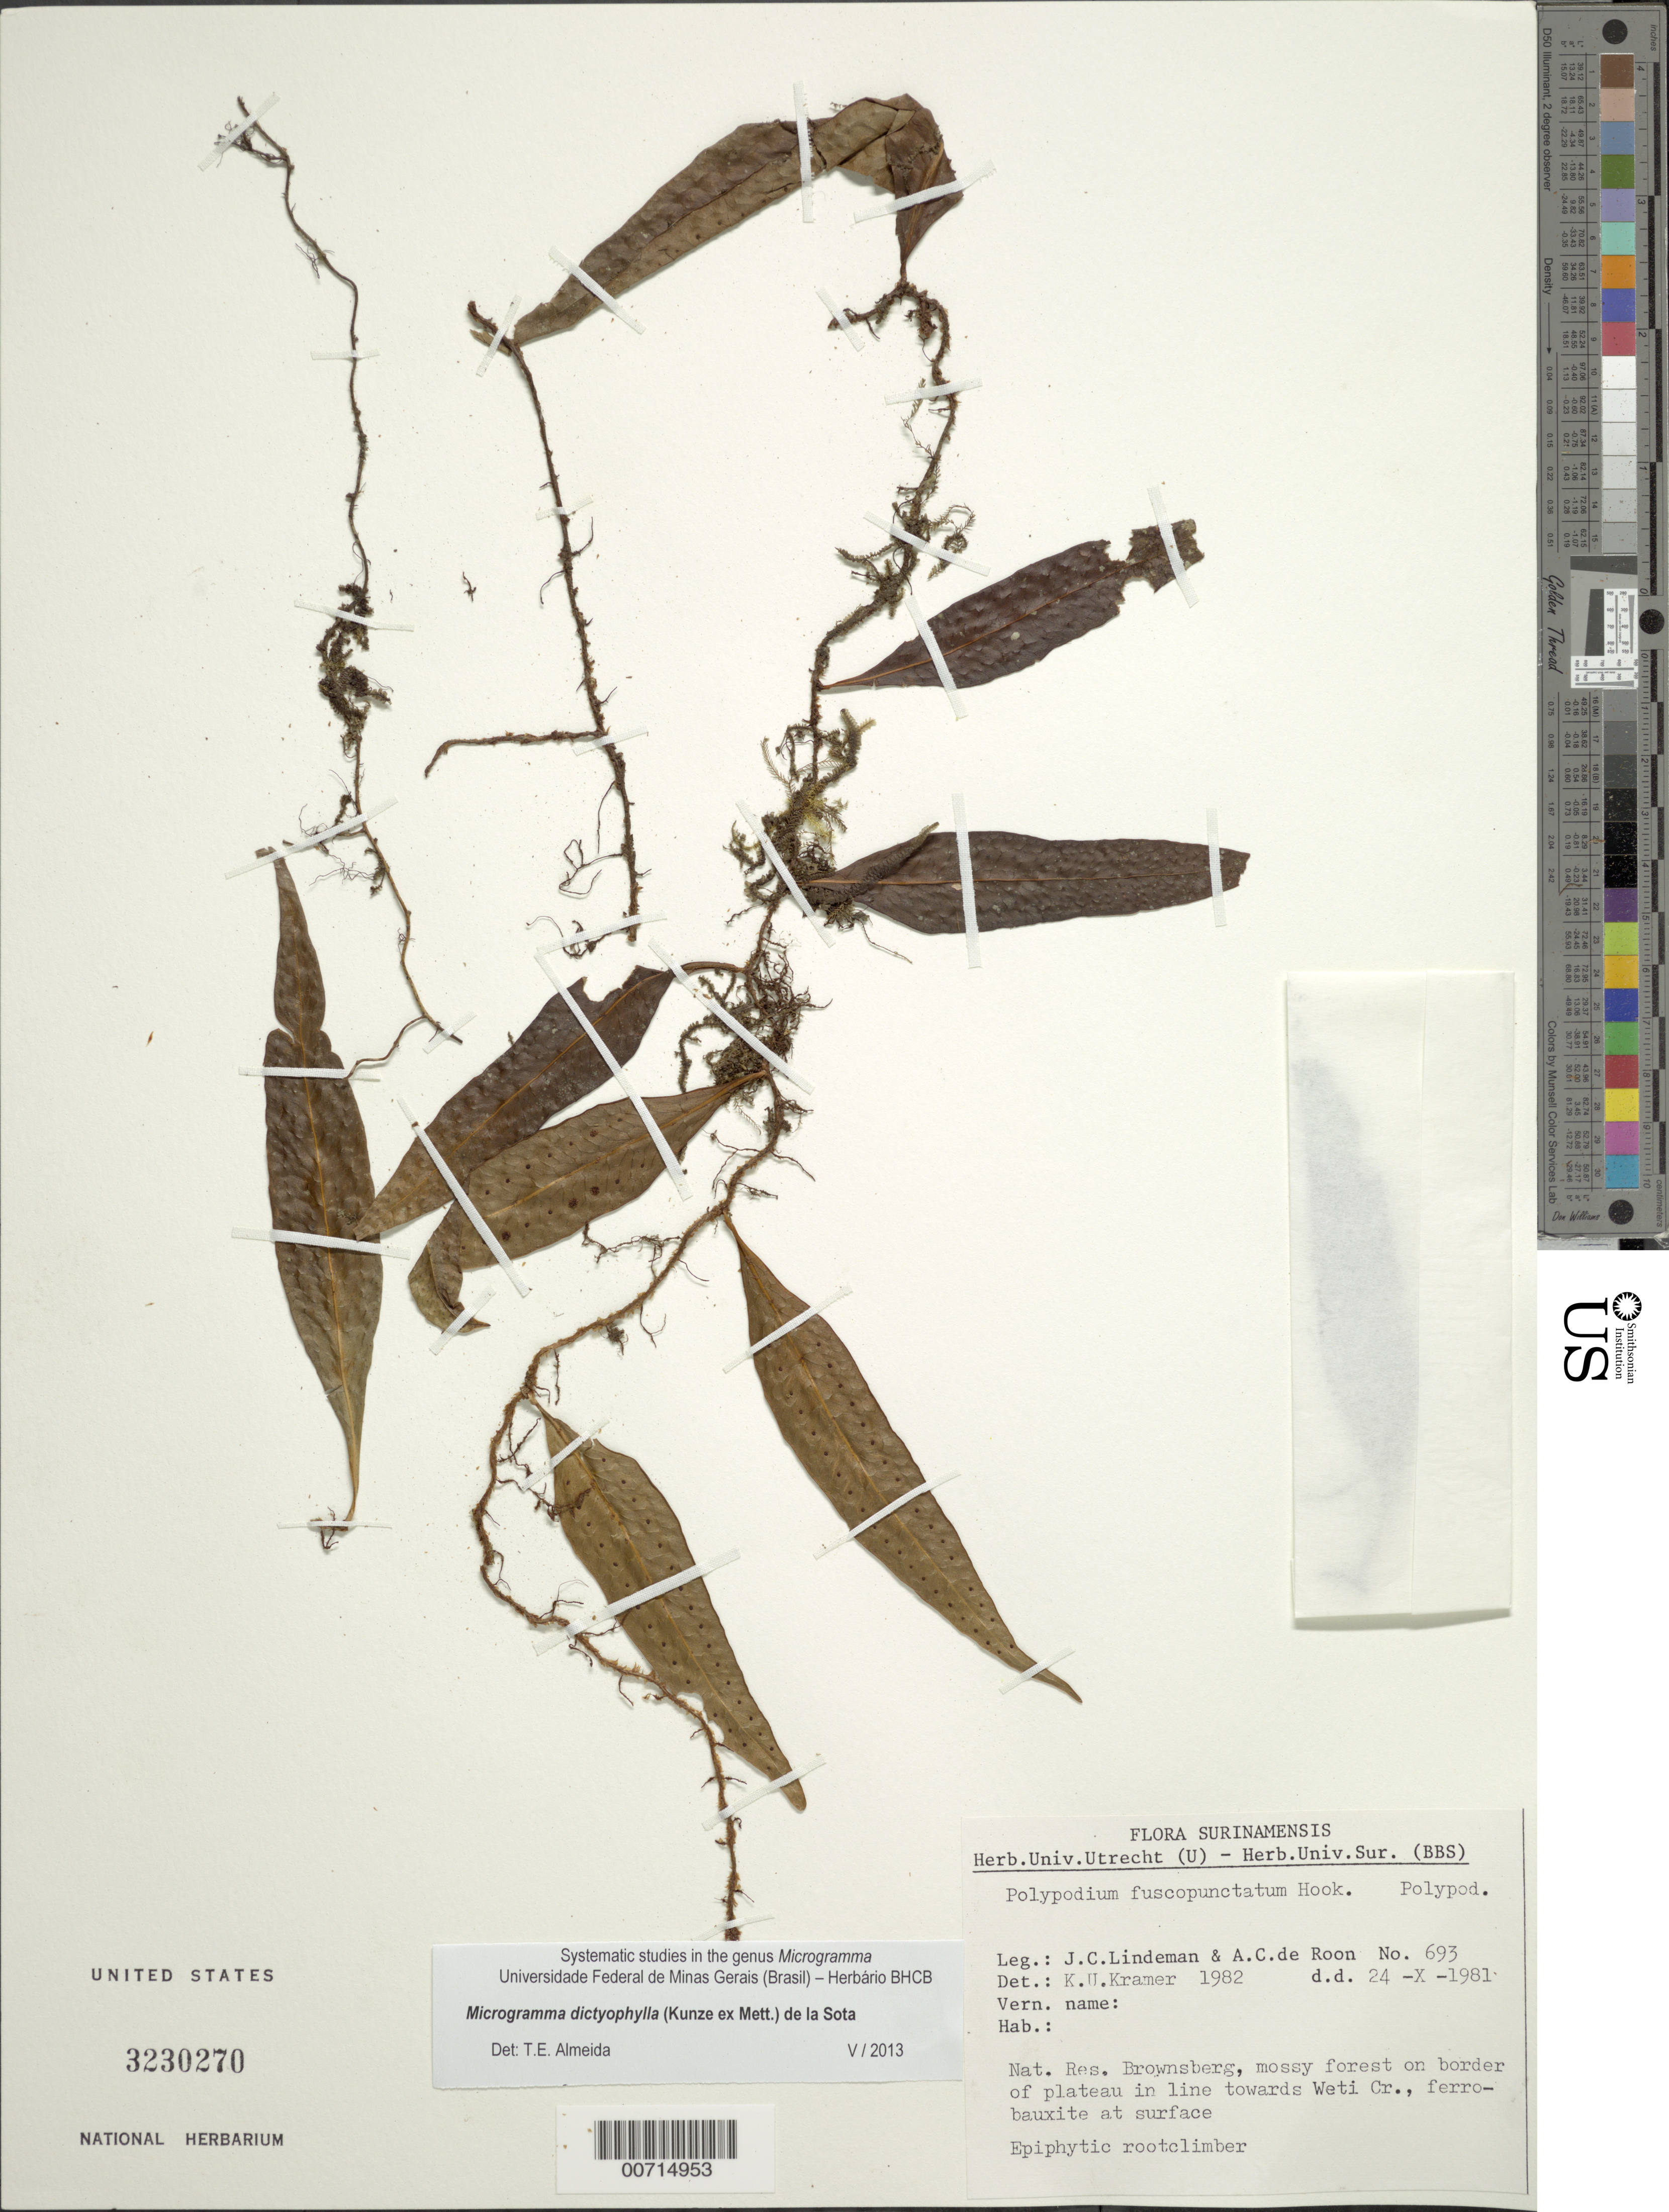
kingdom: Plantae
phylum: Tracheophyta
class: Polypodiopsida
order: Polypodiales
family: Polypodiaceae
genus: Microgramma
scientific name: Microgramma dictyophylla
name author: (Kunze ex Mett.) de la Sota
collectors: J. C. Lindeman & A. de Roon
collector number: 81 693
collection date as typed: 24-Oct-81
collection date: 1981-10-24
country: Suriname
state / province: Brokopondo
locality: Brownsberg Nature Reserve, Weti Creek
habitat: Mossy forest on border of plateau; ferrobauxite at surface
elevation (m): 30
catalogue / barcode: US 3230270